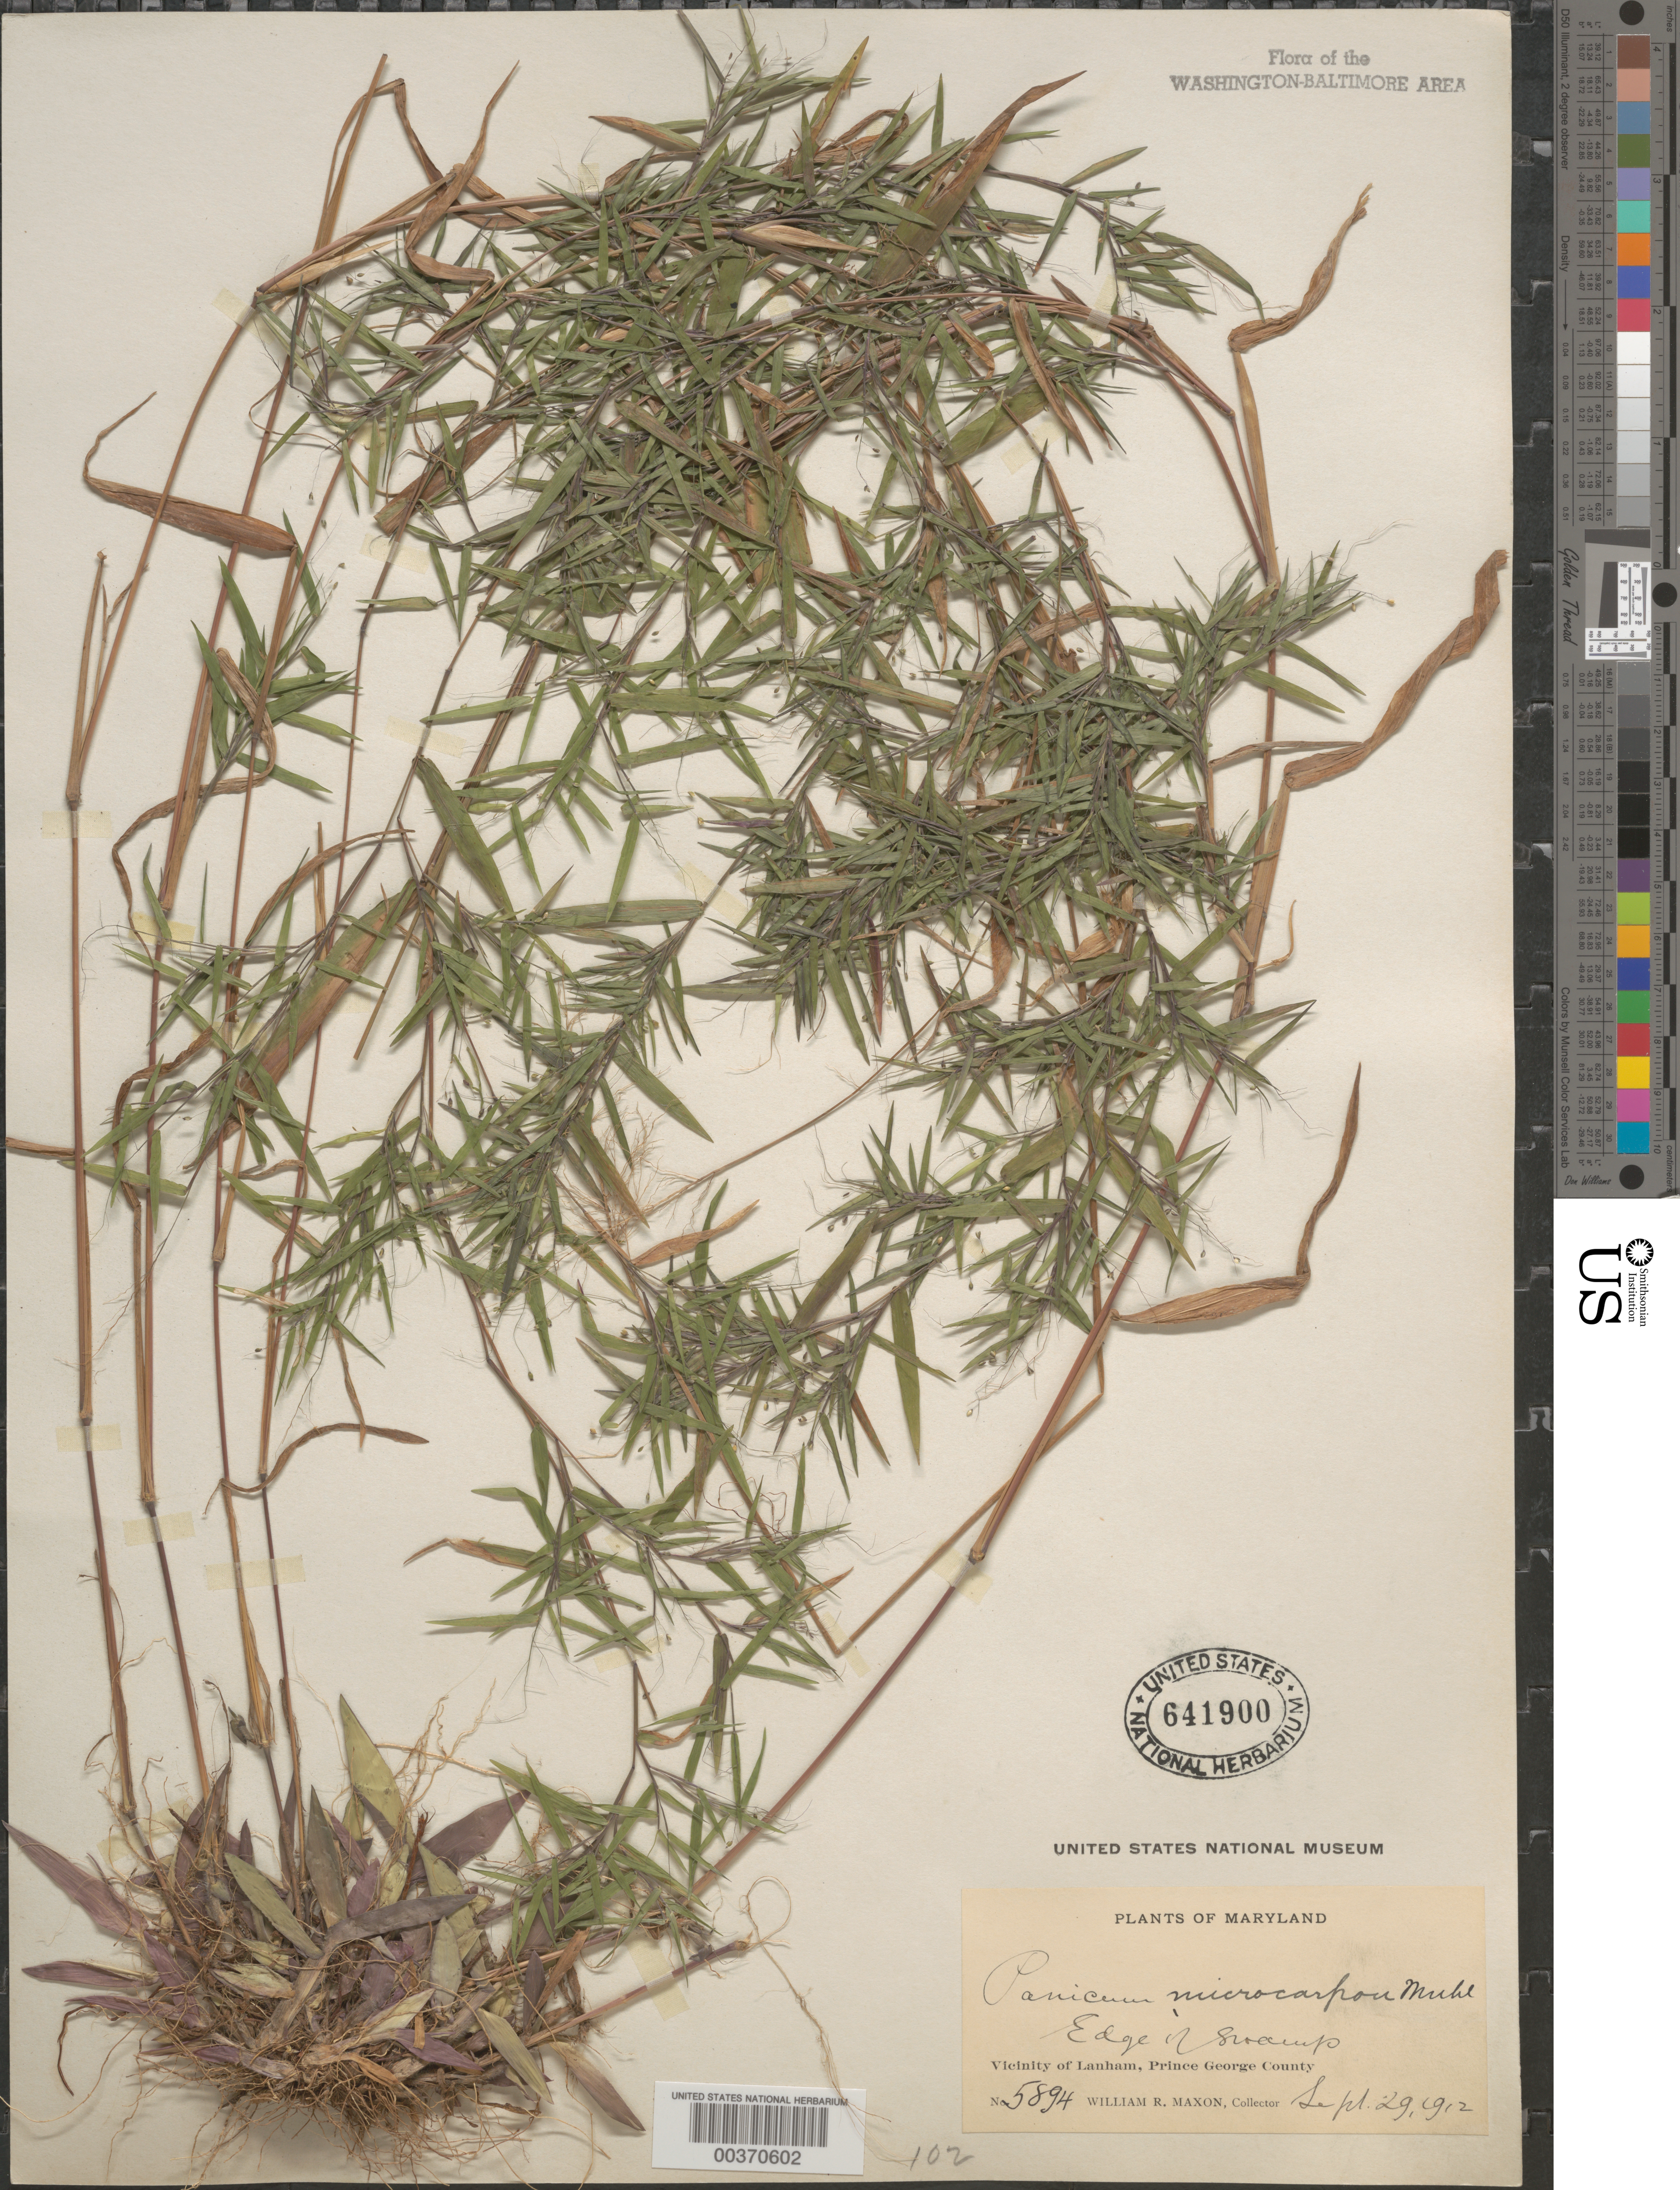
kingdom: Plantae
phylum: Tracheophyta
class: Liliopsida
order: Poales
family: Poaceae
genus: Dichanthelium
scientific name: Dichanthelium dichotomum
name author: (L.) Gould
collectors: W. R. Maxon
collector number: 5894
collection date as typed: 29 Sep 1912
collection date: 1912-09-29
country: United States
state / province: Maryland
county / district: Prince George's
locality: Lanham vicinity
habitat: Edge of swamp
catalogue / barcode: US 641900